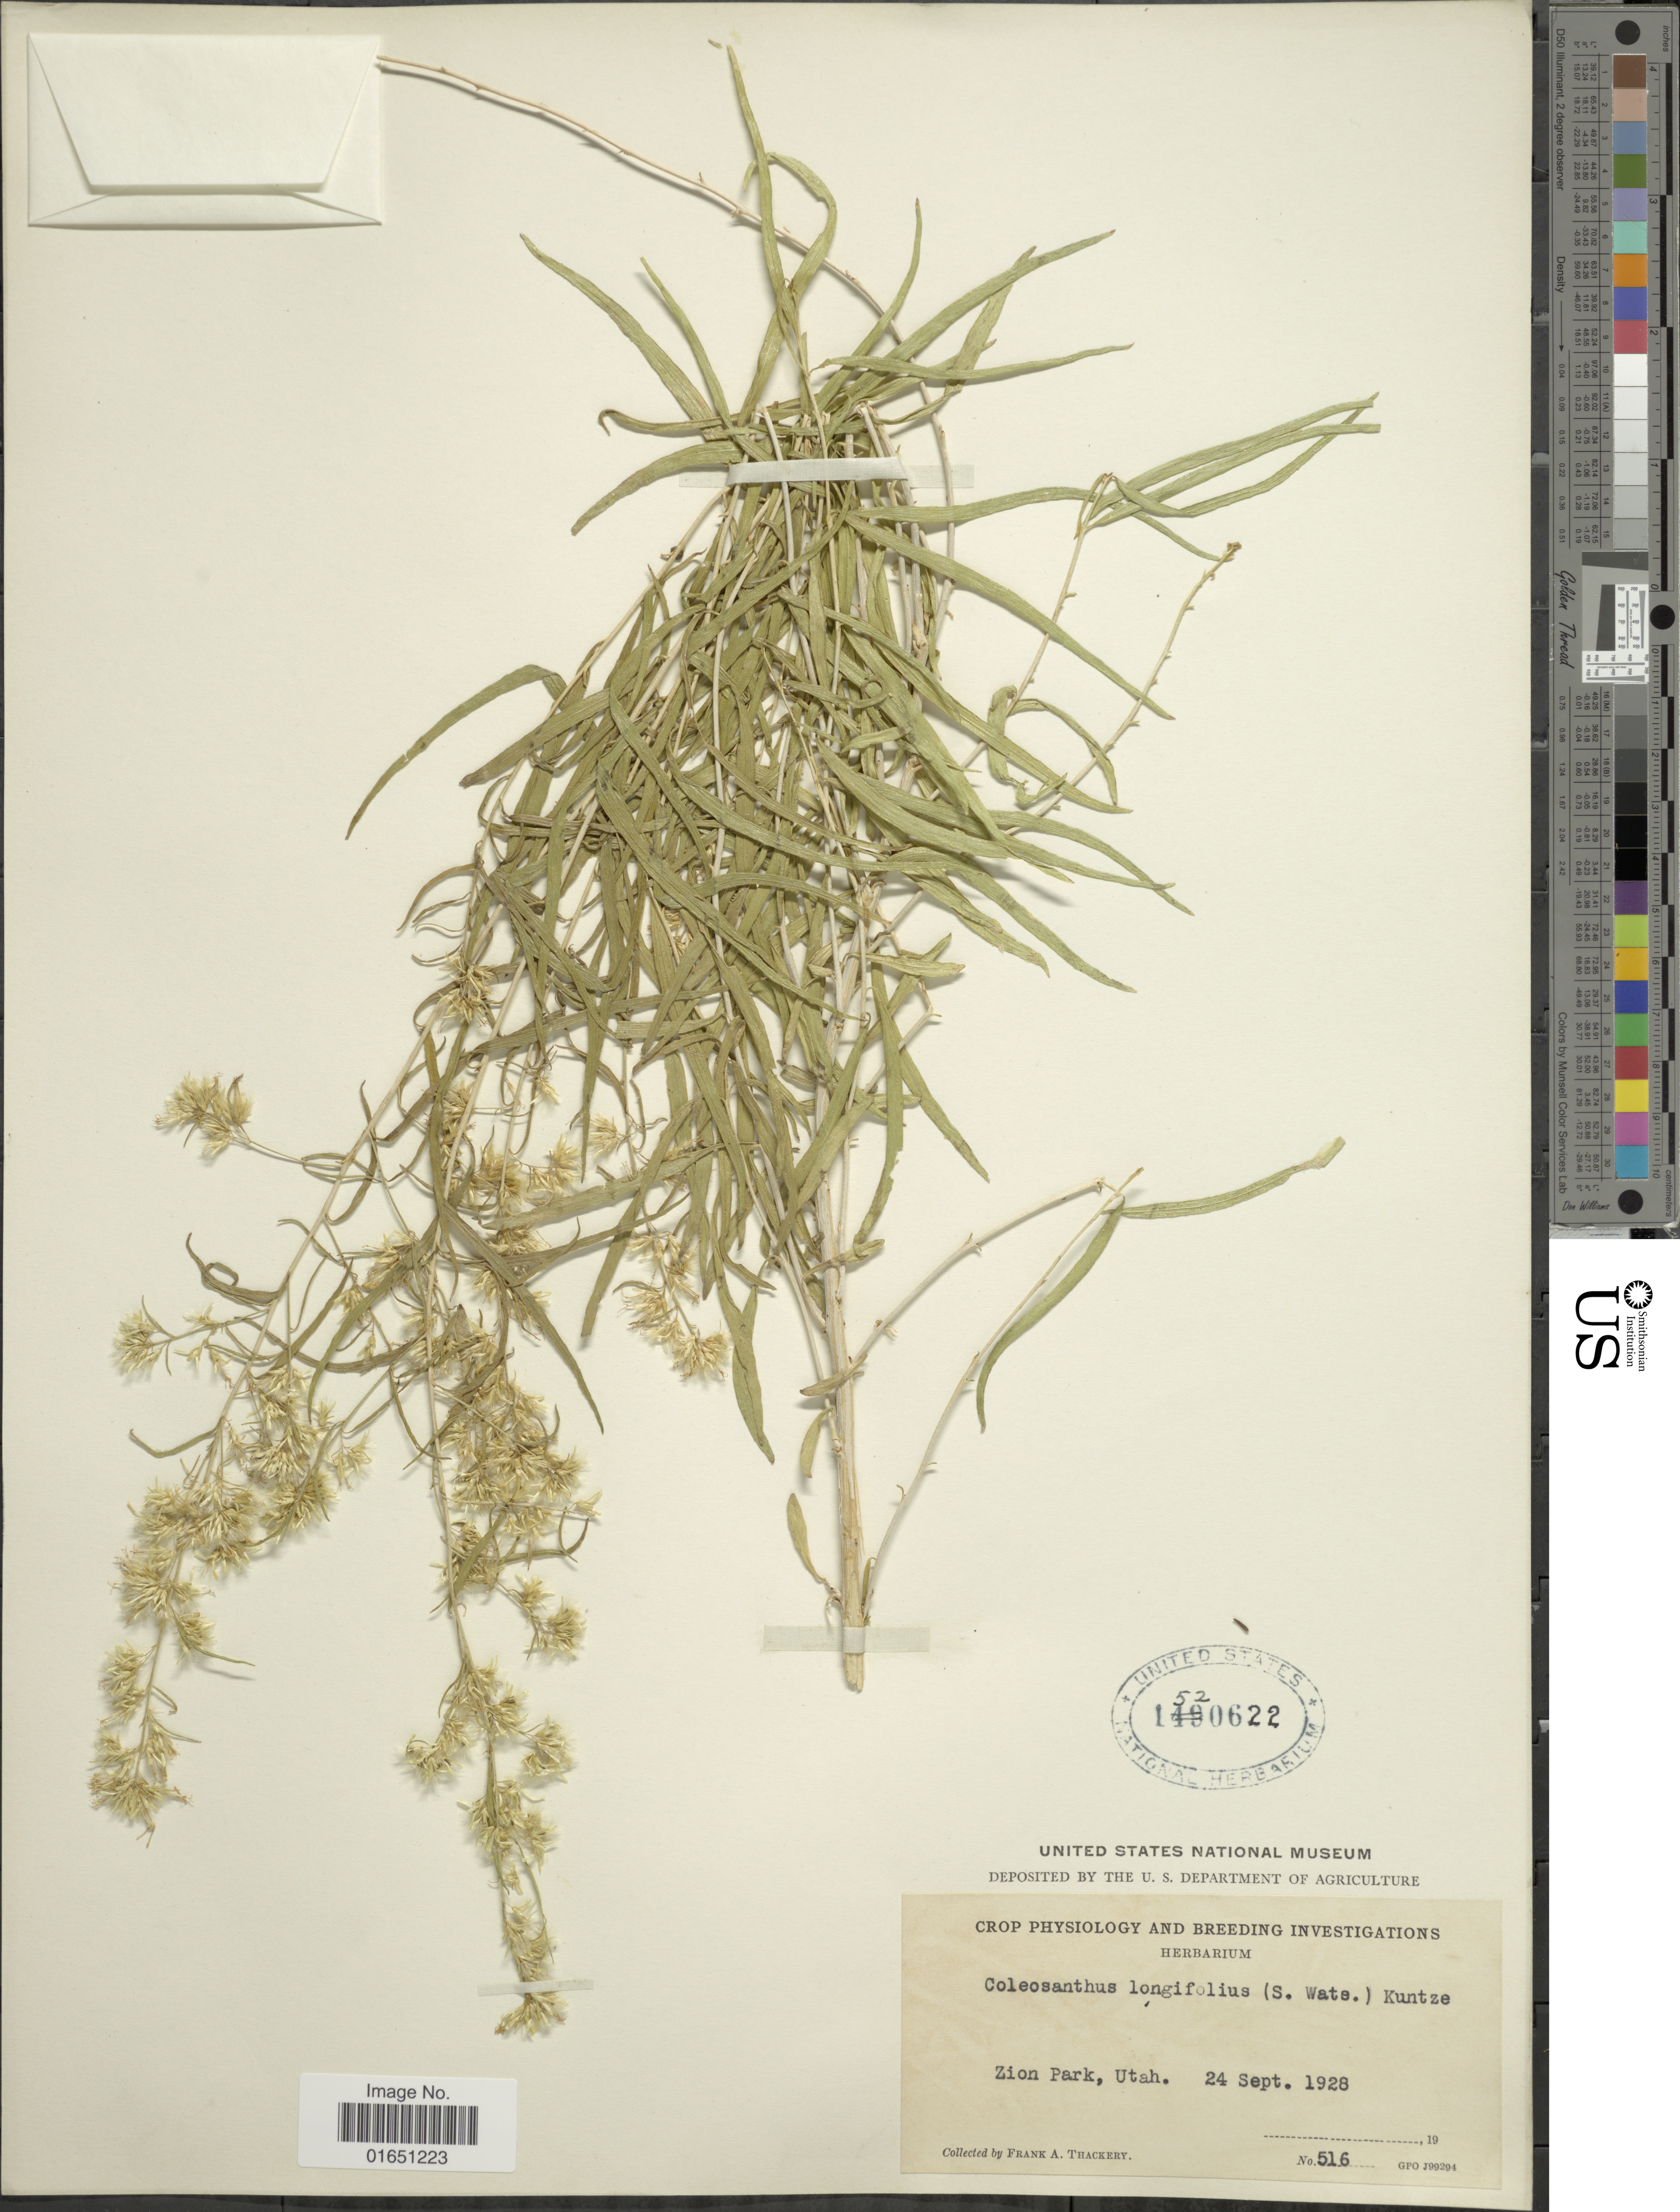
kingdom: Plantae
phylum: Tracheophyta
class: Magnoliopsida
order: Asterales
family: Asteraceae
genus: Brickellia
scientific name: Brickellia longifolia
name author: S. Watson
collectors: F. Thackery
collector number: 516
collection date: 1928-09-24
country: United States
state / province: Utah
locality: Zion Park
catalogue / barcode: US 1520622